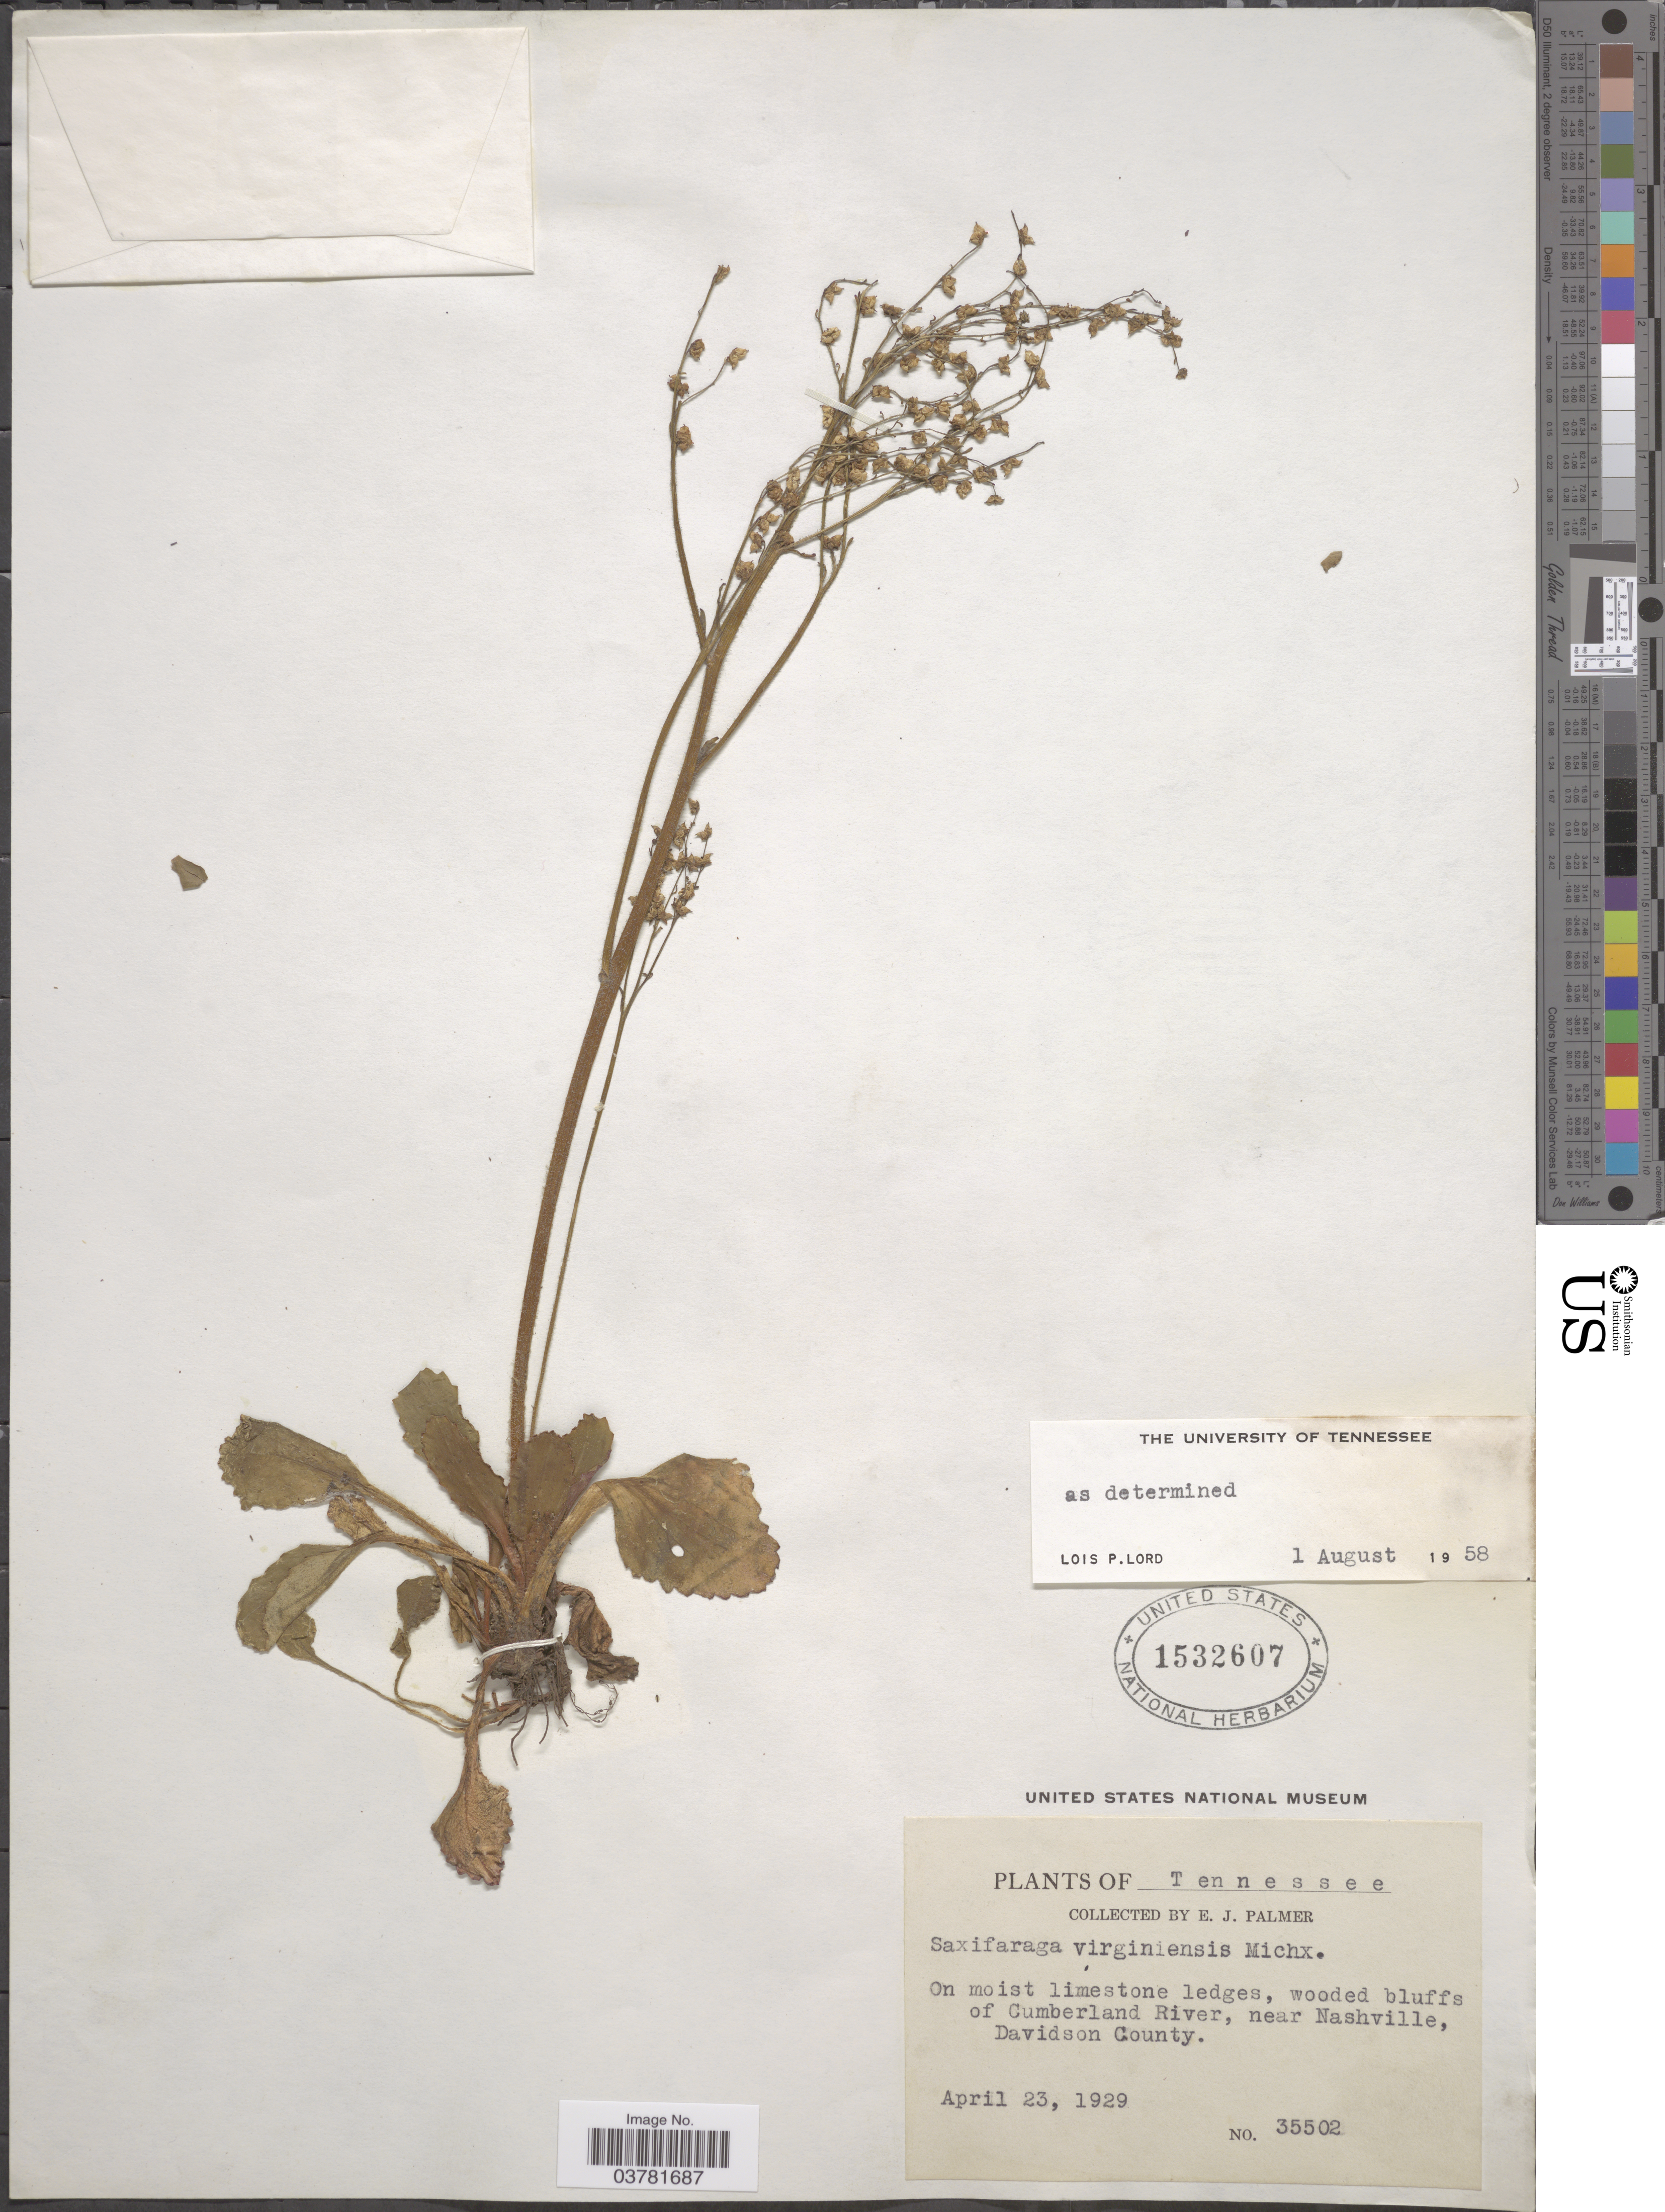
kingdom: Plantae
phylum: Tracheophyta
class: Magnoliopsida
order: Saxifragales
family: Saxifragaceae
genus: Micranthes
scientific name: Micranthes virginiensis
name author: (Michx.) Small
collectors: E. J. Palmer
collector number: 35502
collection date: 1929-04-23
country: United States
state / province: Tennessee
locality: On moist limestone ledges, wooded bluffs of Cumberland River, near Nashville, Davidson County.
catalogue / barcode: US 1532607